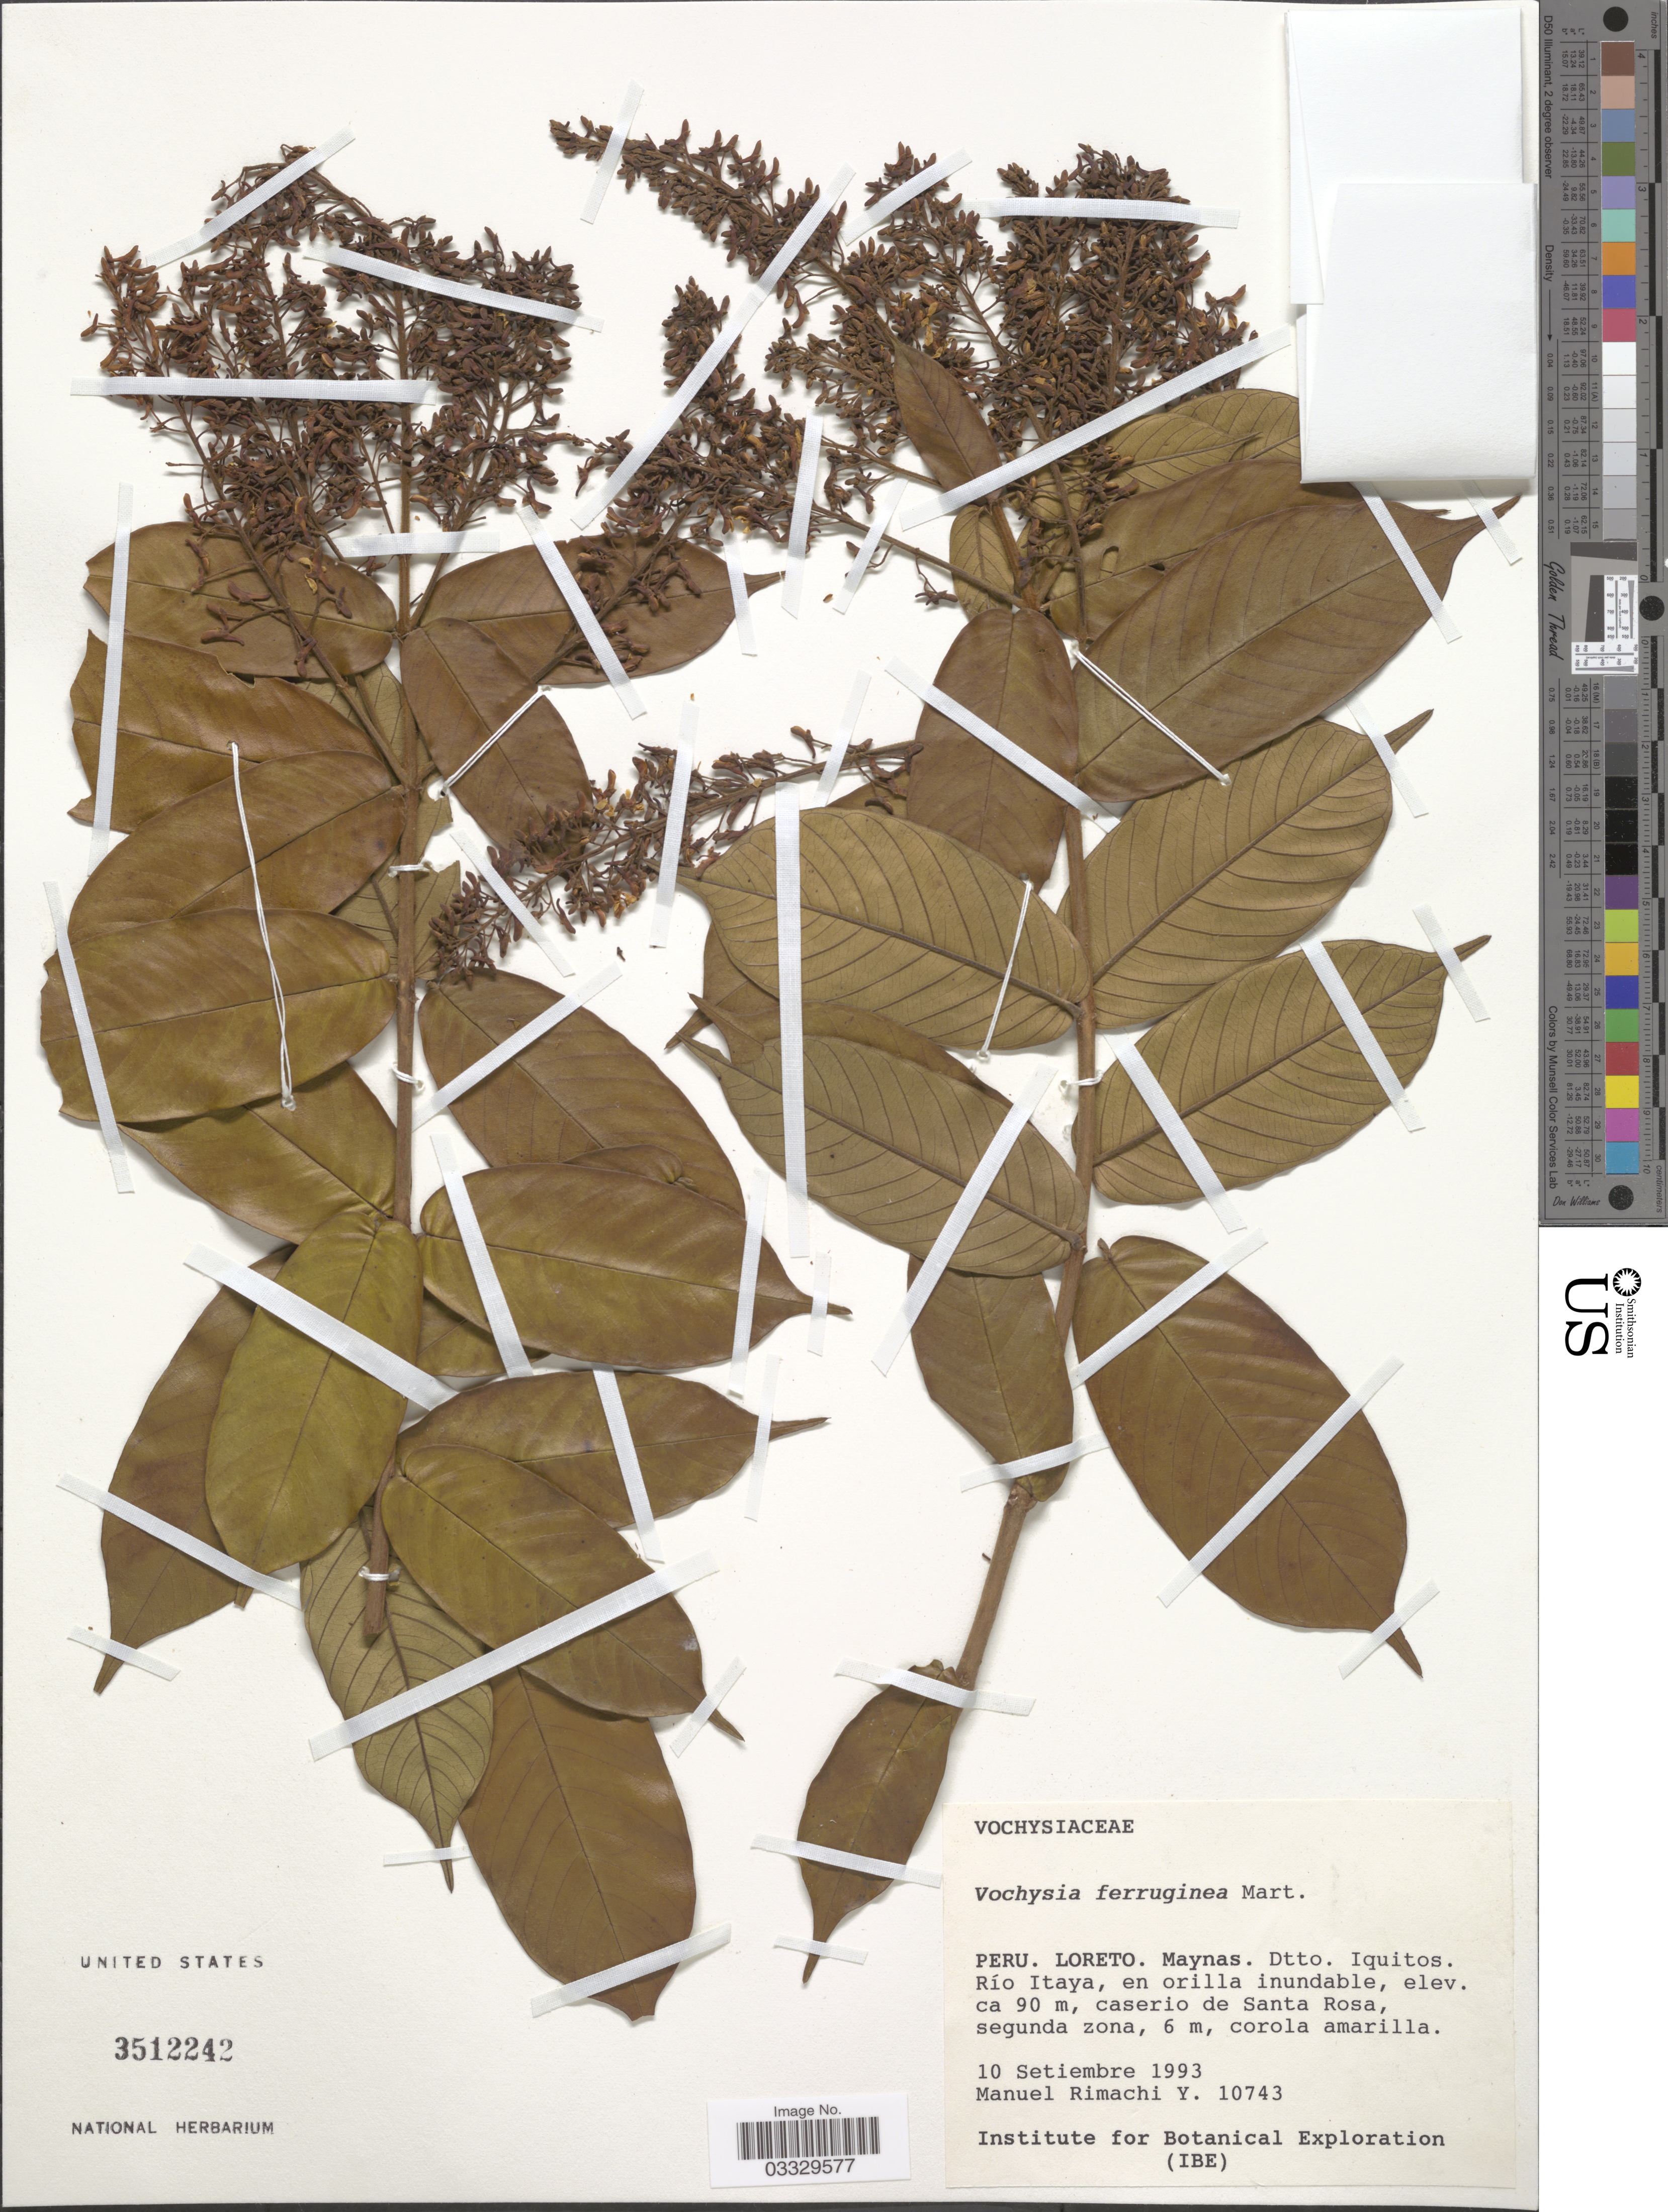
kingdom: Plantae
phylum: Tracheophyta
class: Magnoliopsida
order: Myrtales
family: Vochysiaceae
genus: Vochysia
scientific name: Vochysia ferruginea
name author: Mart.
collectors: M. Rimachi Y.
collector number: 10743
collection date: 1993-09-10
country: Peru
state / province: Loreto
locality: Maynas. Dtto. Iquitos. Río Itaya, en orilla inundable, caserio de Santa Rosa.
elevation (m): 90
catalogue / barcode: US 3512242